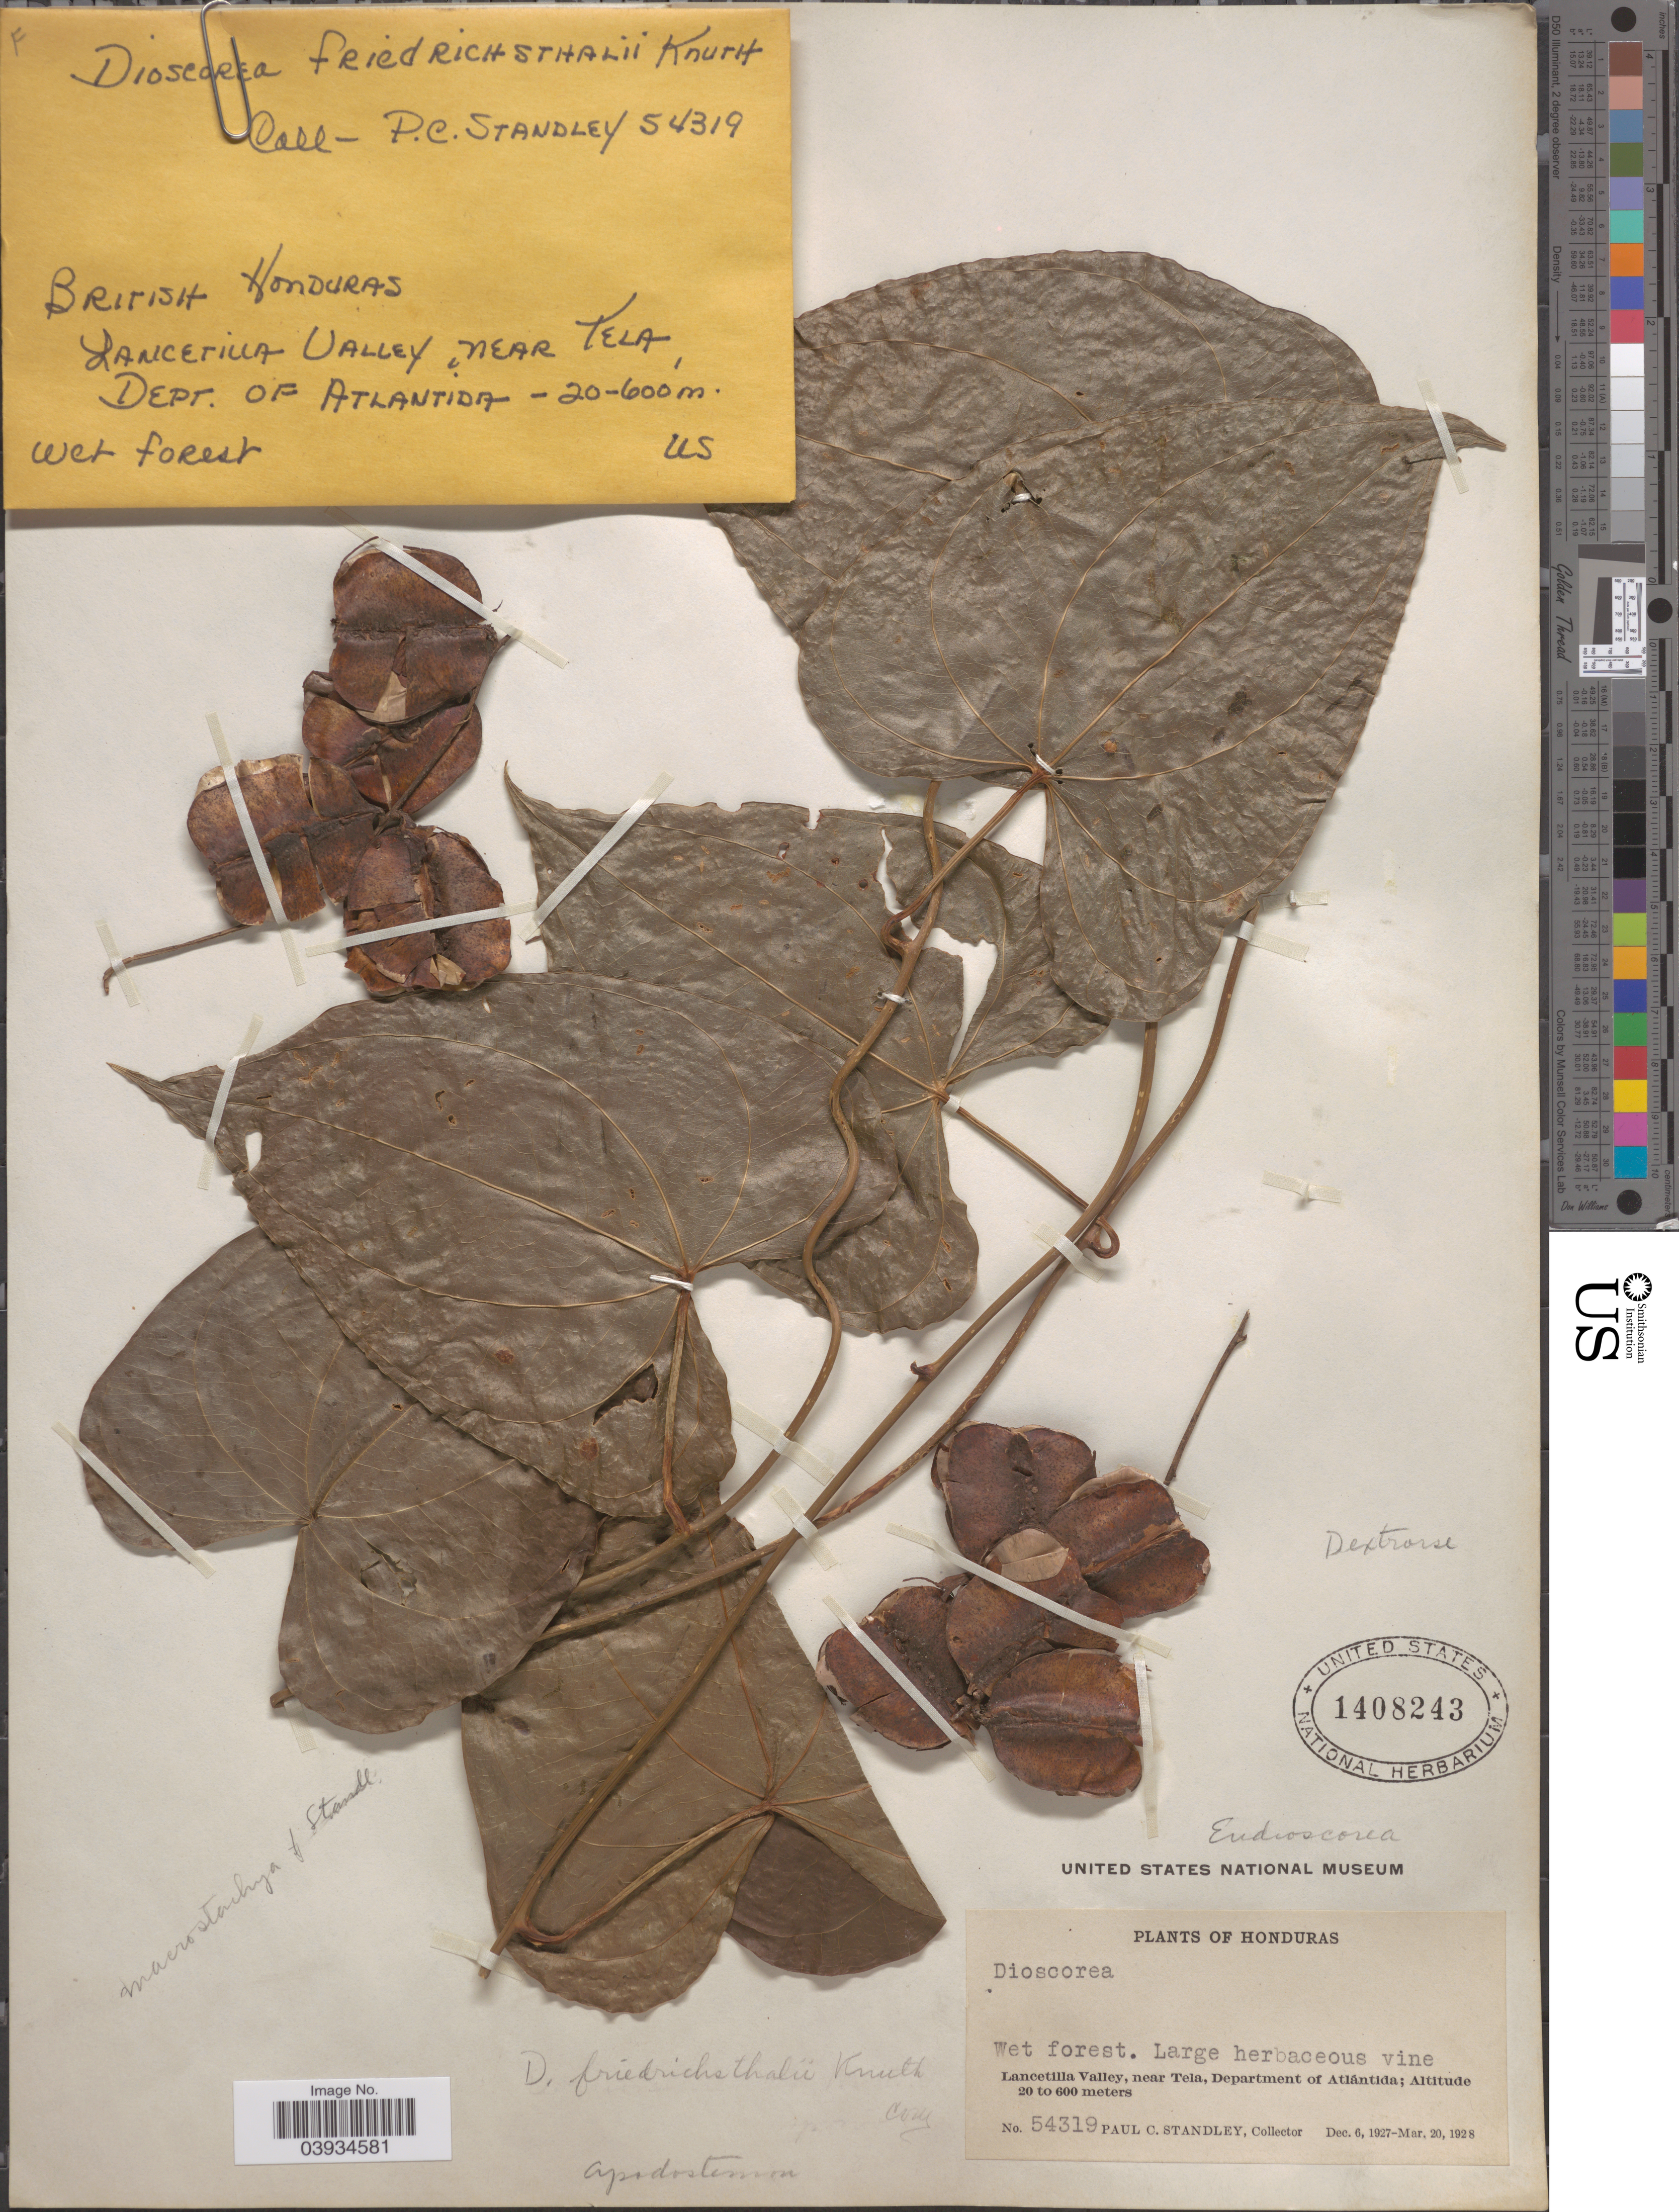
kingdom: Plantae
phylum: Tracheophyta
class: Liliopsida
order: Dioscoreales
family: Dioscoreaceae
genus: Dioscorea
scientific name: Dioscorea friedrichsthalii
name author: R. Knuth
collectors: P. C. Standley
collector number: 54319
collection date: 1927-12-06/1928-03-20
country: Honduras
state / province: Atlantida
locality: Lancetilla Valley, near Tela, Department of Atlántida.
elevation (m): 20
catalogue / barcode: US 1408243